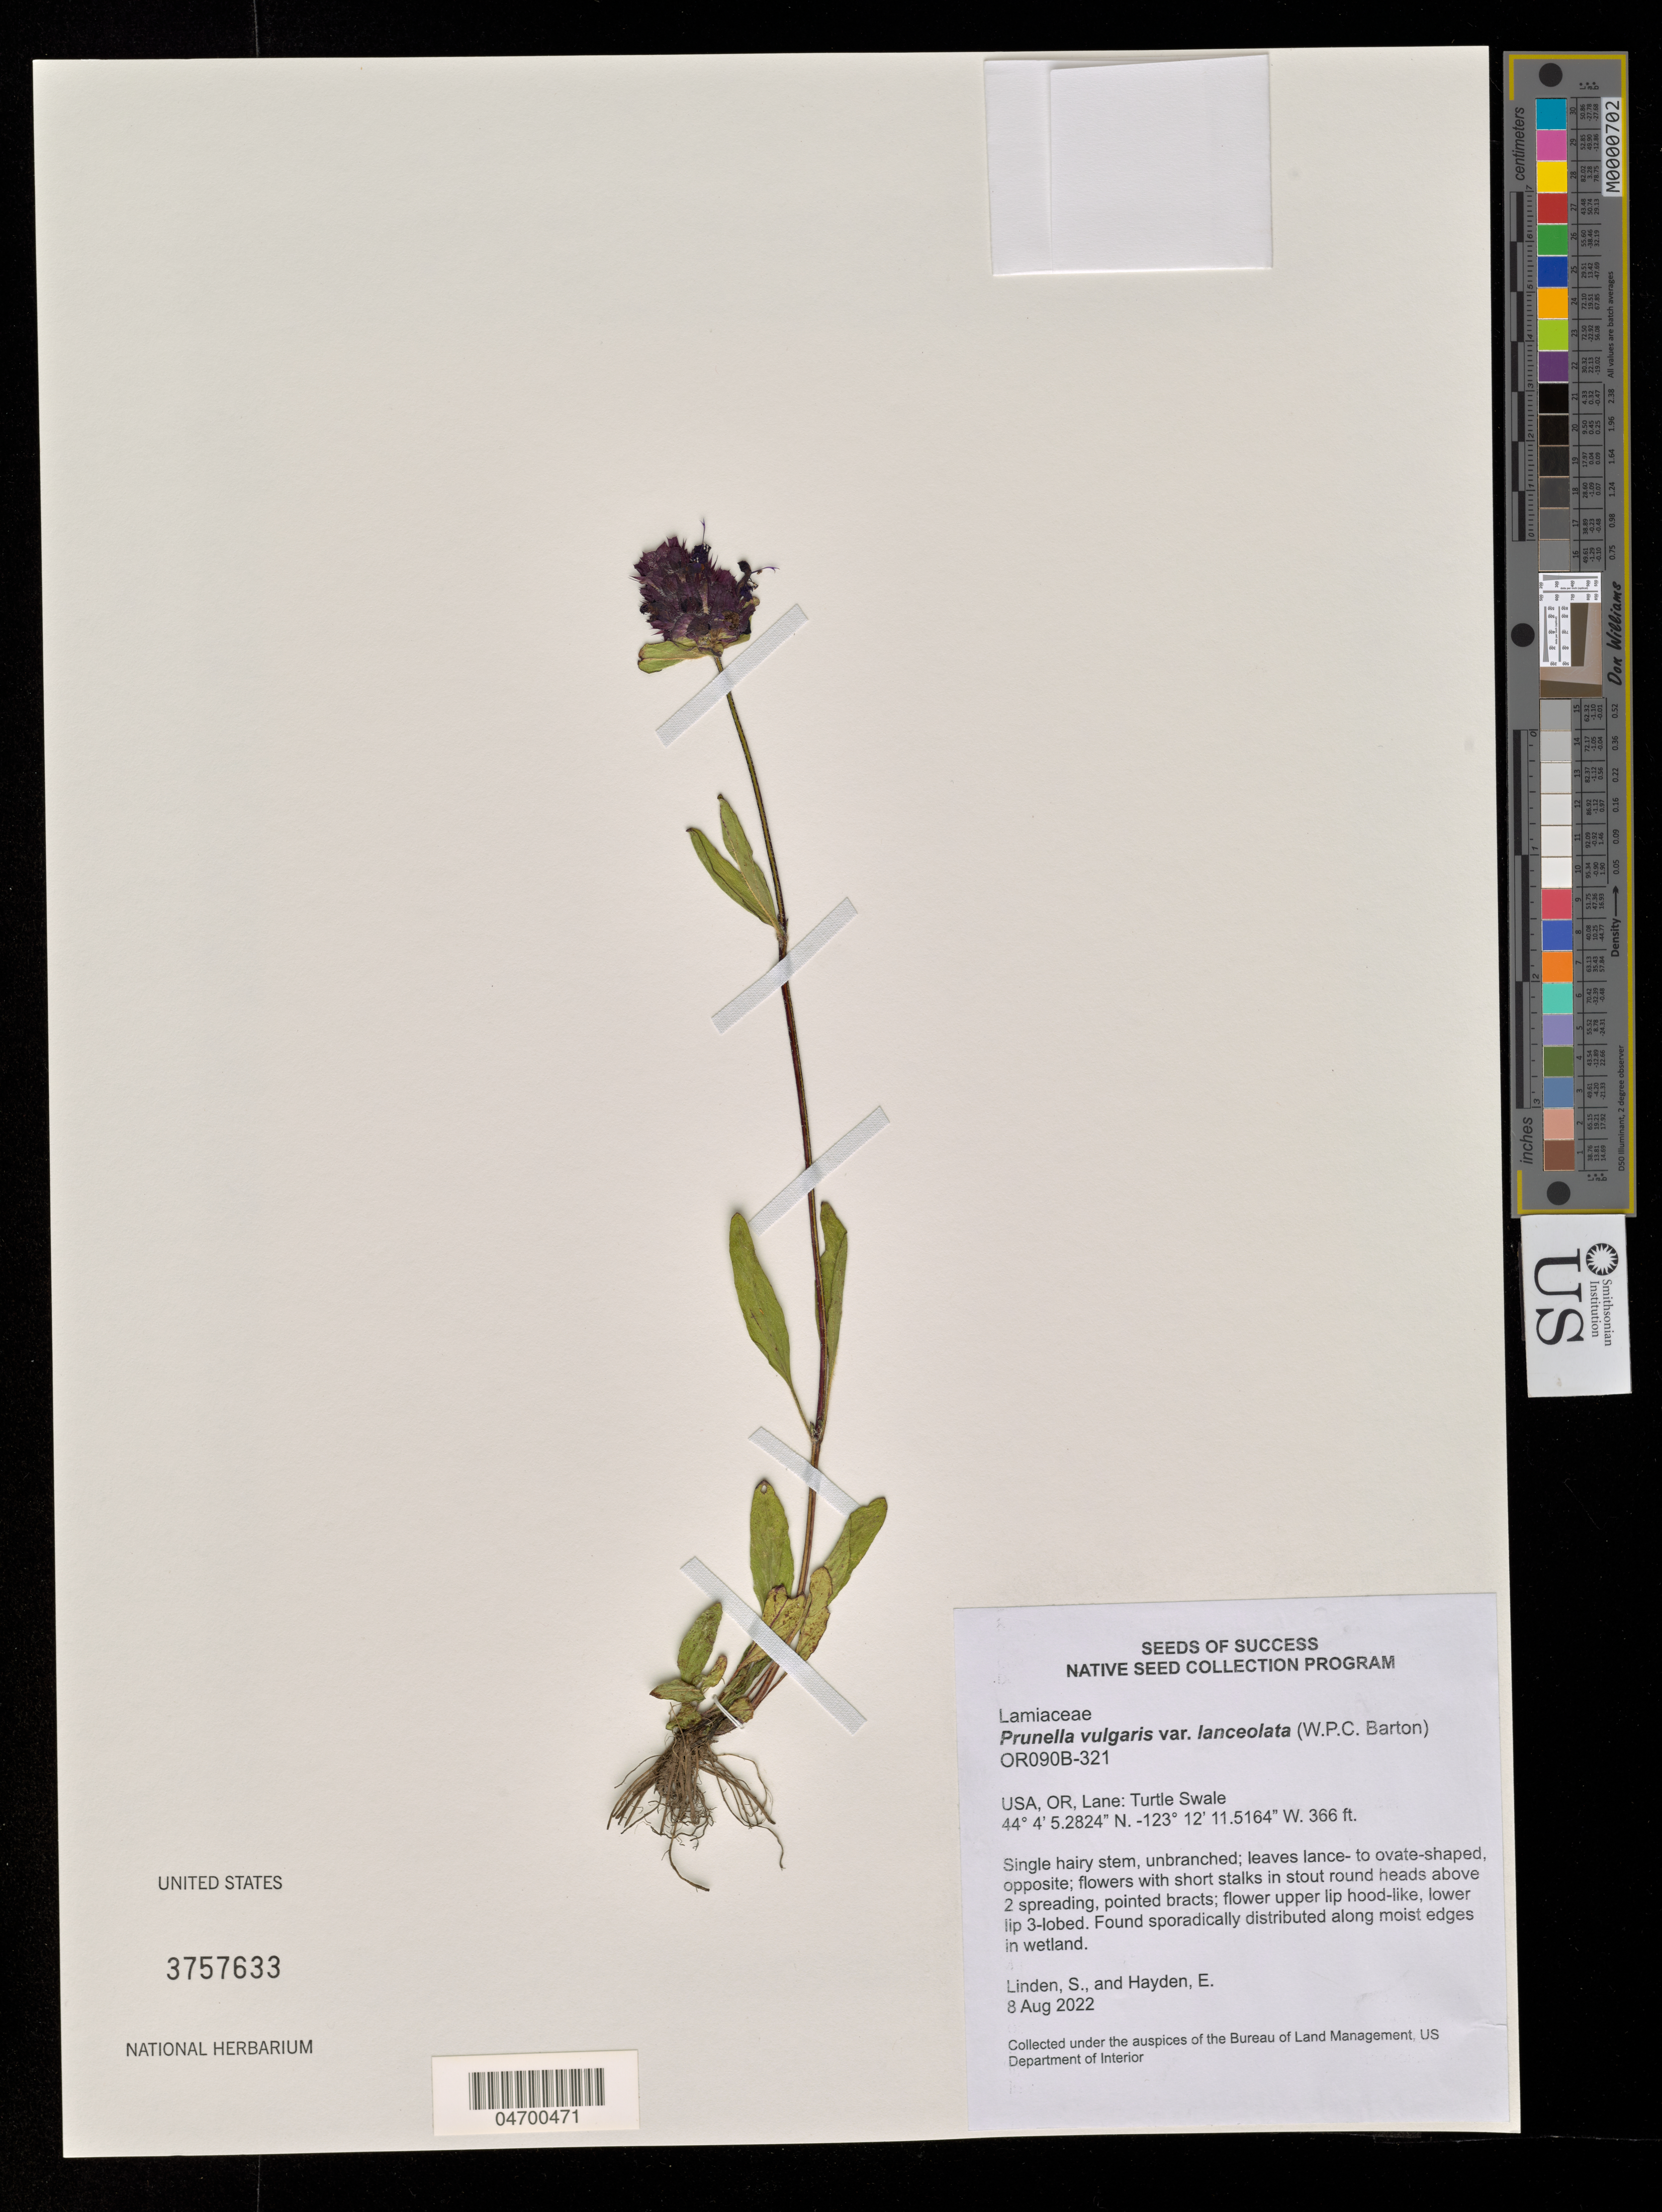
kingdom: Plantae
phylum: Tracheophyta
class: Magnoliopsida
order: Lamiales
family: Lamiaceae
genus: Prunella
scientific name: Prunella vulgaris var. lanceolata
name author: (W.P.C. Barton) Fernald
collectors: S. Linden & E. Hayden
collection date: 2022-08-08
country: United States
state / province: Oregon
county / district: Lane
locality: OR, Lane: Turtle Swale.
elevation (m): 112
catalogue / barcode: US 3757633